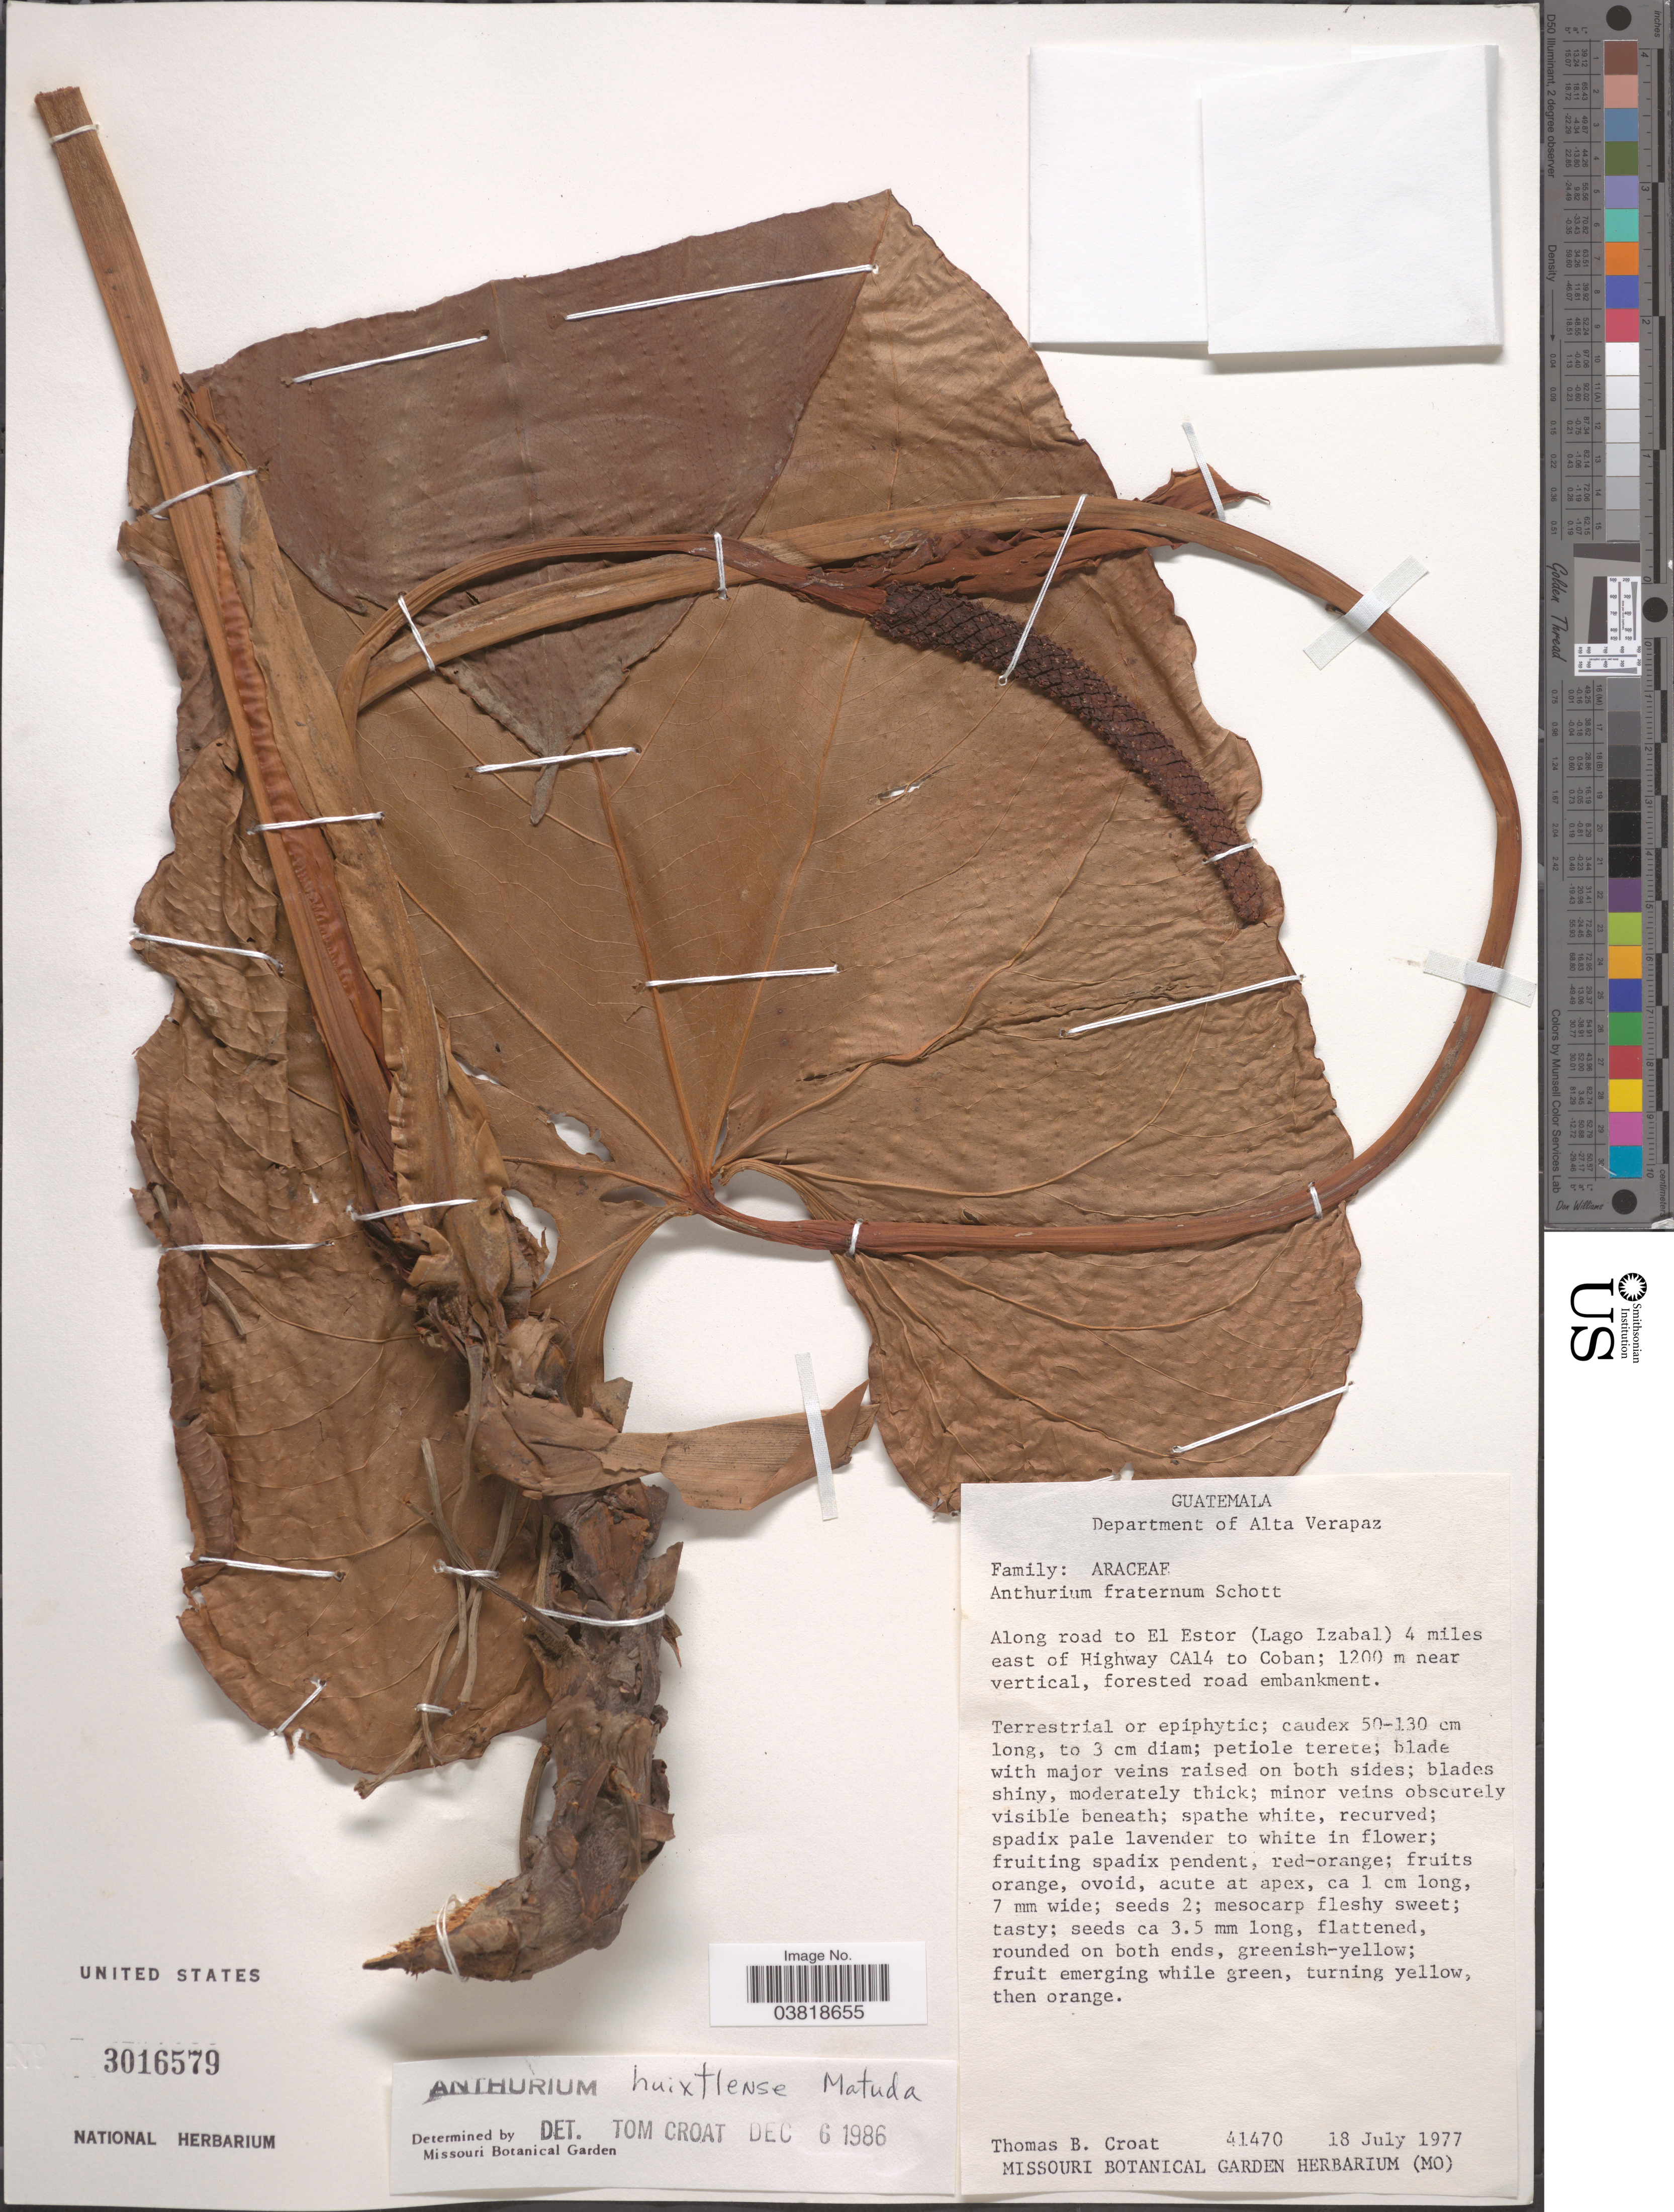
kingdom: Plantae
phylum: Tracheophyta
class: Liliopsida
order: Alismatales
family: Araceae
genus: Anthurium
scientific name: Anthurium huixtlense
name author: Matuda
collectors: T. B. Croat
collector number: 41470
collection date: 1977-07-18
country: Guatemala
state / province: Alta Verapaz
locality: Department of Alta Verapaz. Along road to El Estor (Lago Izabal) 4 miles east of Highway CA14 to Coban; near vertical, forested road embankment.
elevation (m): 1200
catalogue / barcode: US 3016579